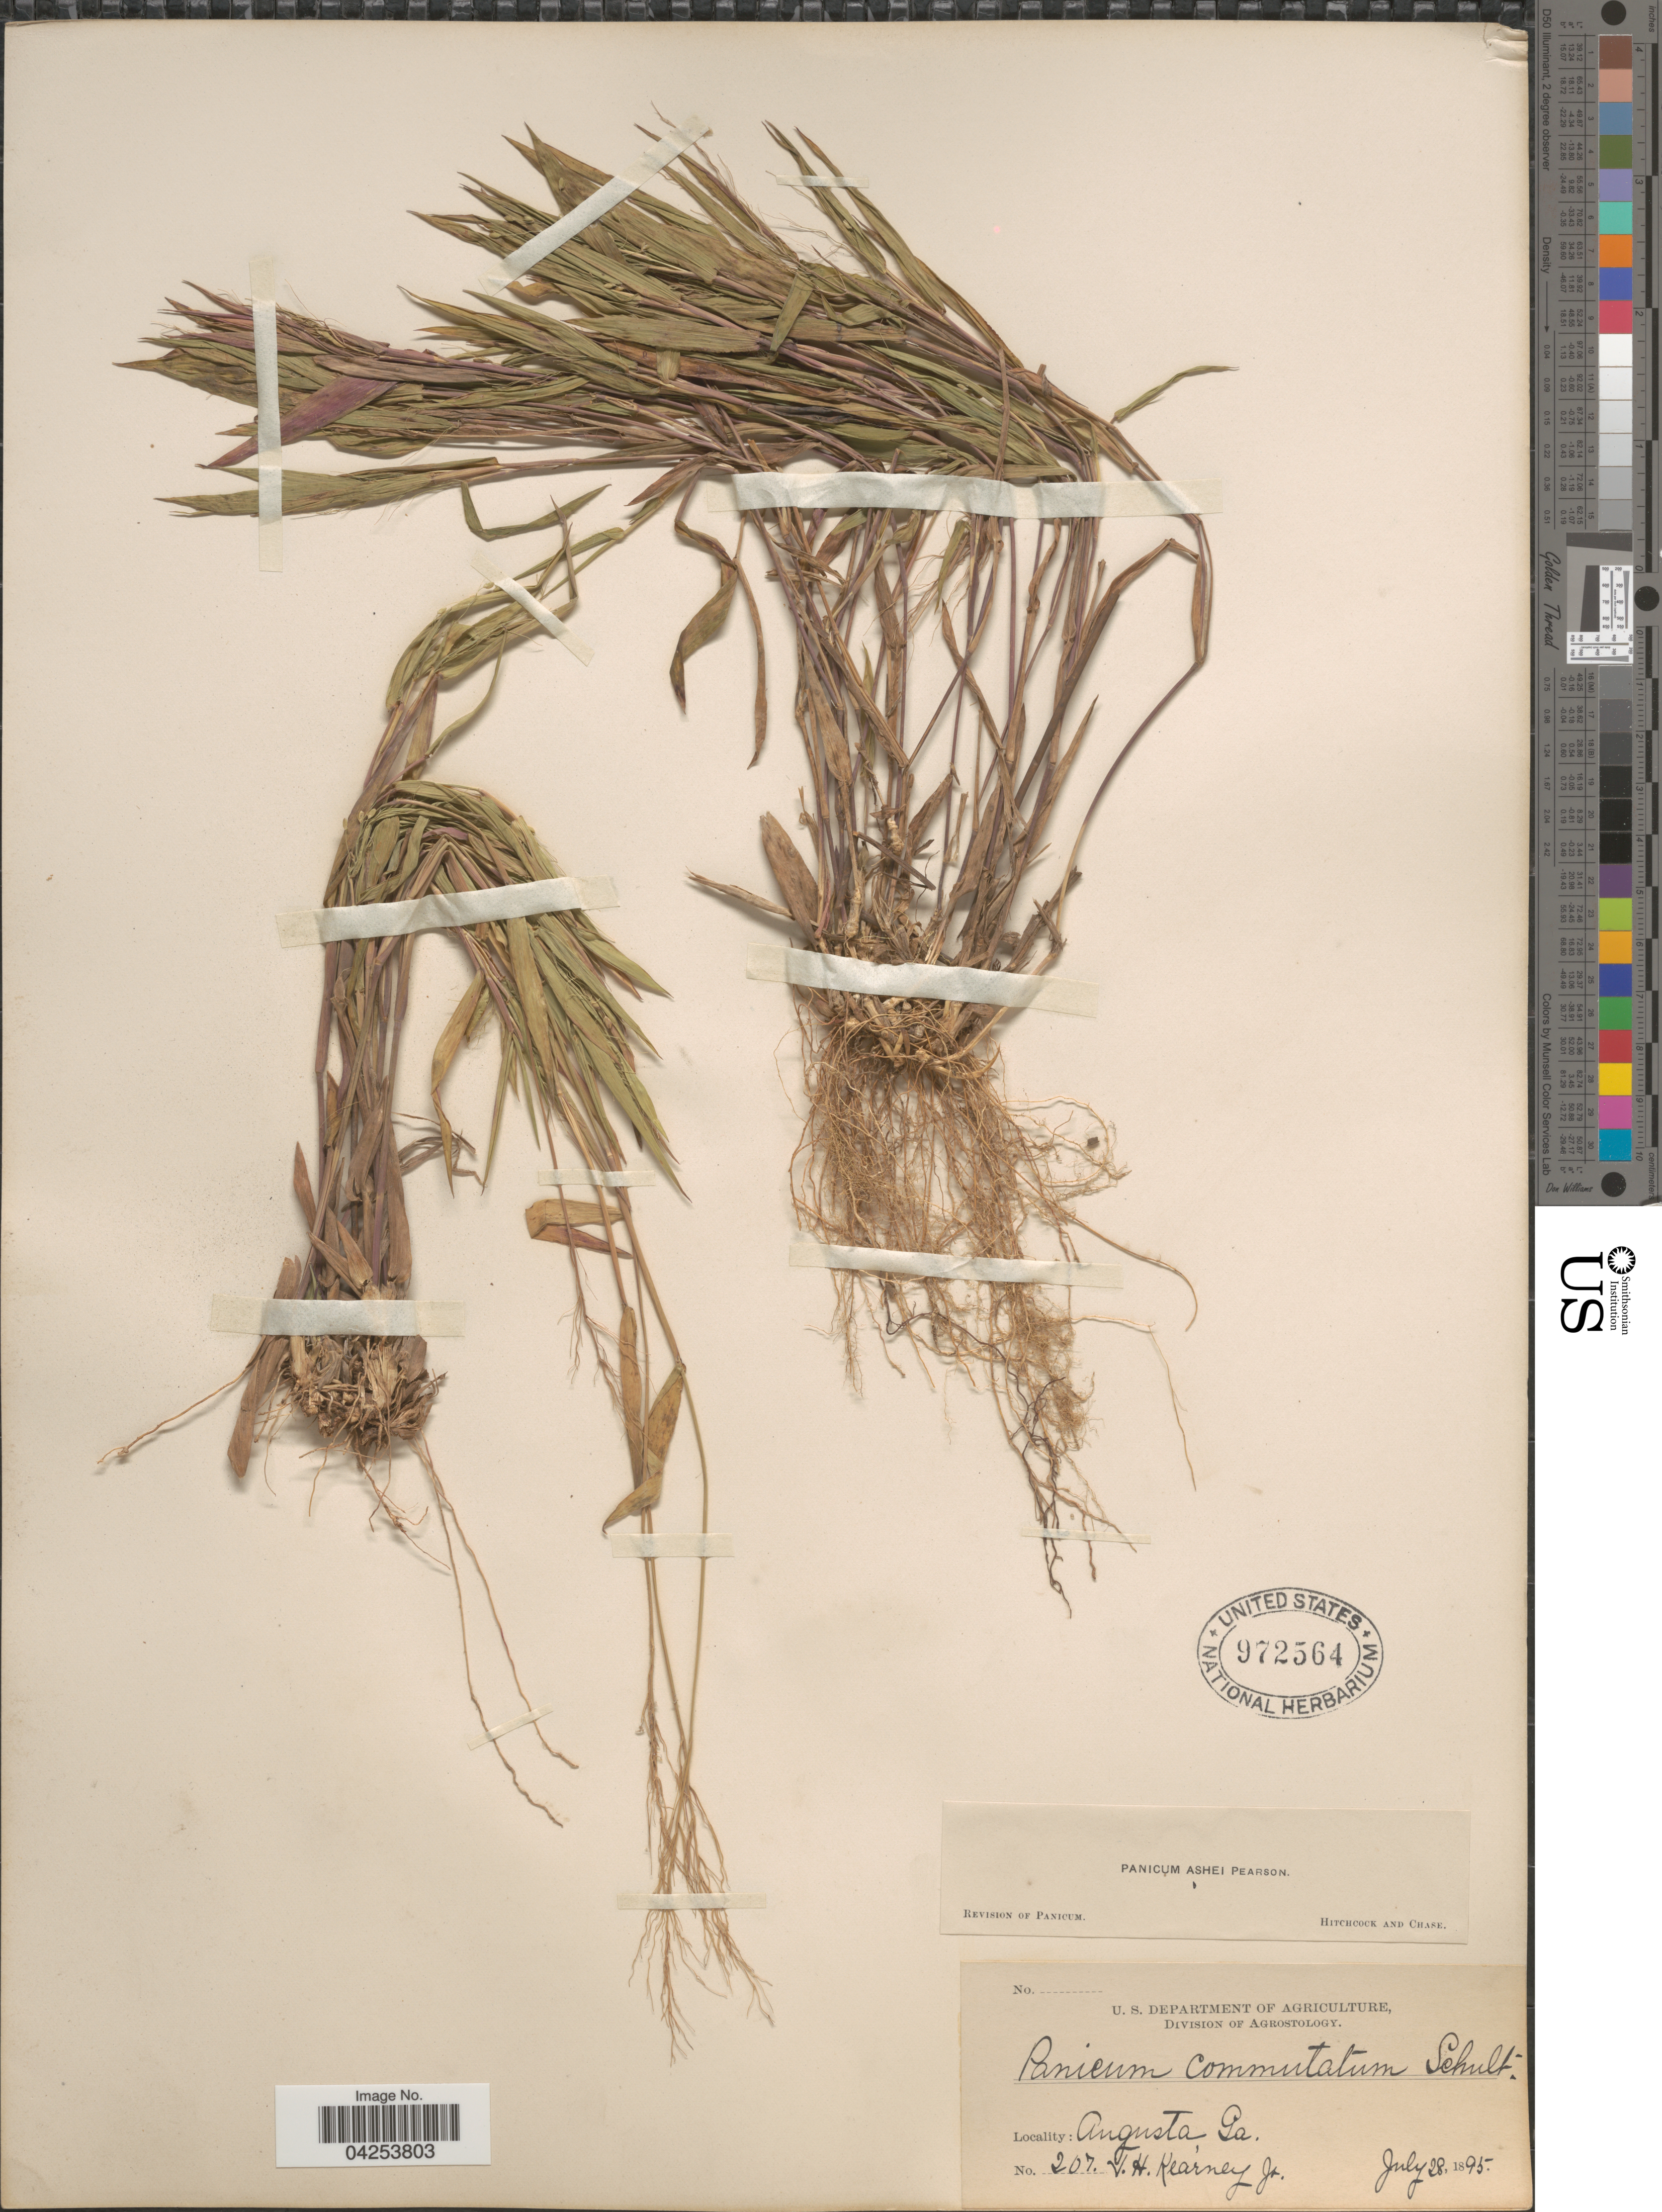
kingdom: Plantae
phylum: Tracheophyta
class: Liliopsida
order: Poales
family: Poaceae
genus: Dichanthelium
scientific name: Dichanthelium commutatum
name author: (Schult.) Gould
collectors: T. H. Kearney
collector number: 207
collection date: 1895-07-28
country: United States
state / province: Georgia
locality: Augusta.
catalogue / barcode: US 972564